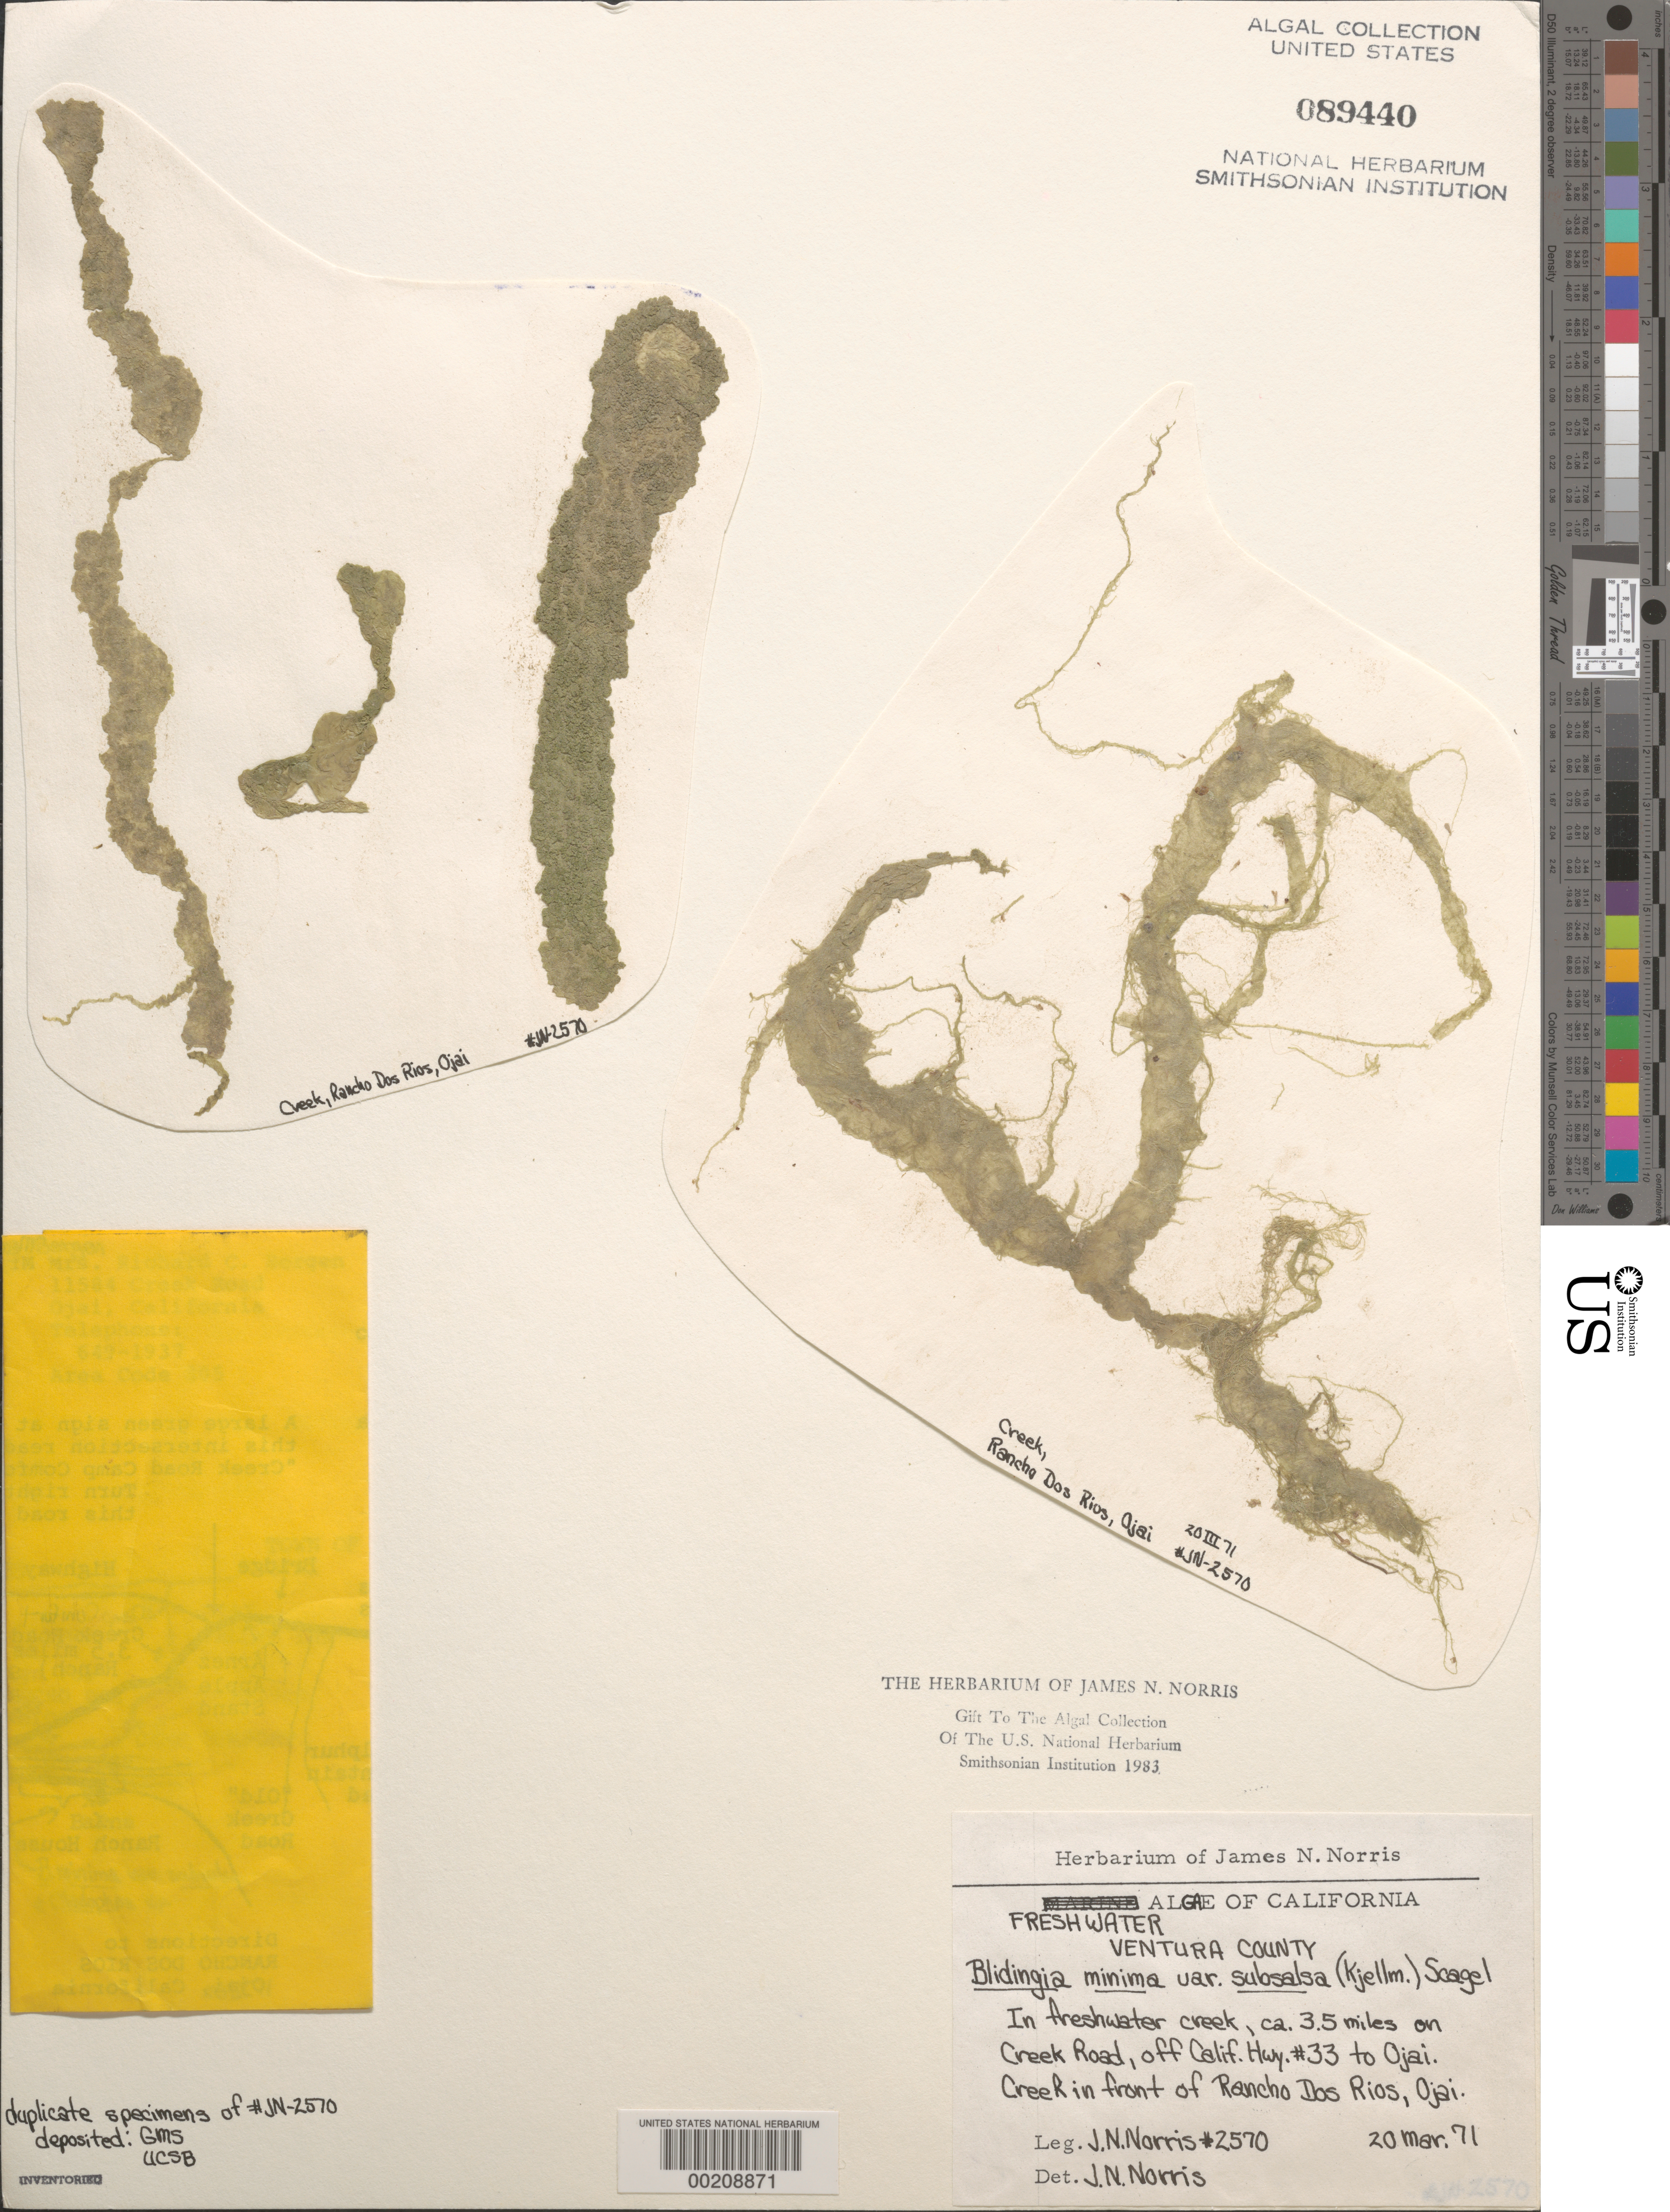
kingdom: Plantae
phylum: Chlorophyta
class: Ulvophyceae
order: Ulvales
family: Kornmanniaceae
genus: Blidingia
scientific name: Blidingia minima var. subsalsa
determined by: Norris, James N.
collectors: J. N. Norris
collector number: JN-2570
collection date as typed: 20 Mar 1971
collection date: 1971-03-20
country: United States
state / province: California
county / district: Ventura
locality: Creek ca. 3.5 miles on Creek Road, by Rancho Dos Rios, Ojai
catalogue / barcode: US 89440